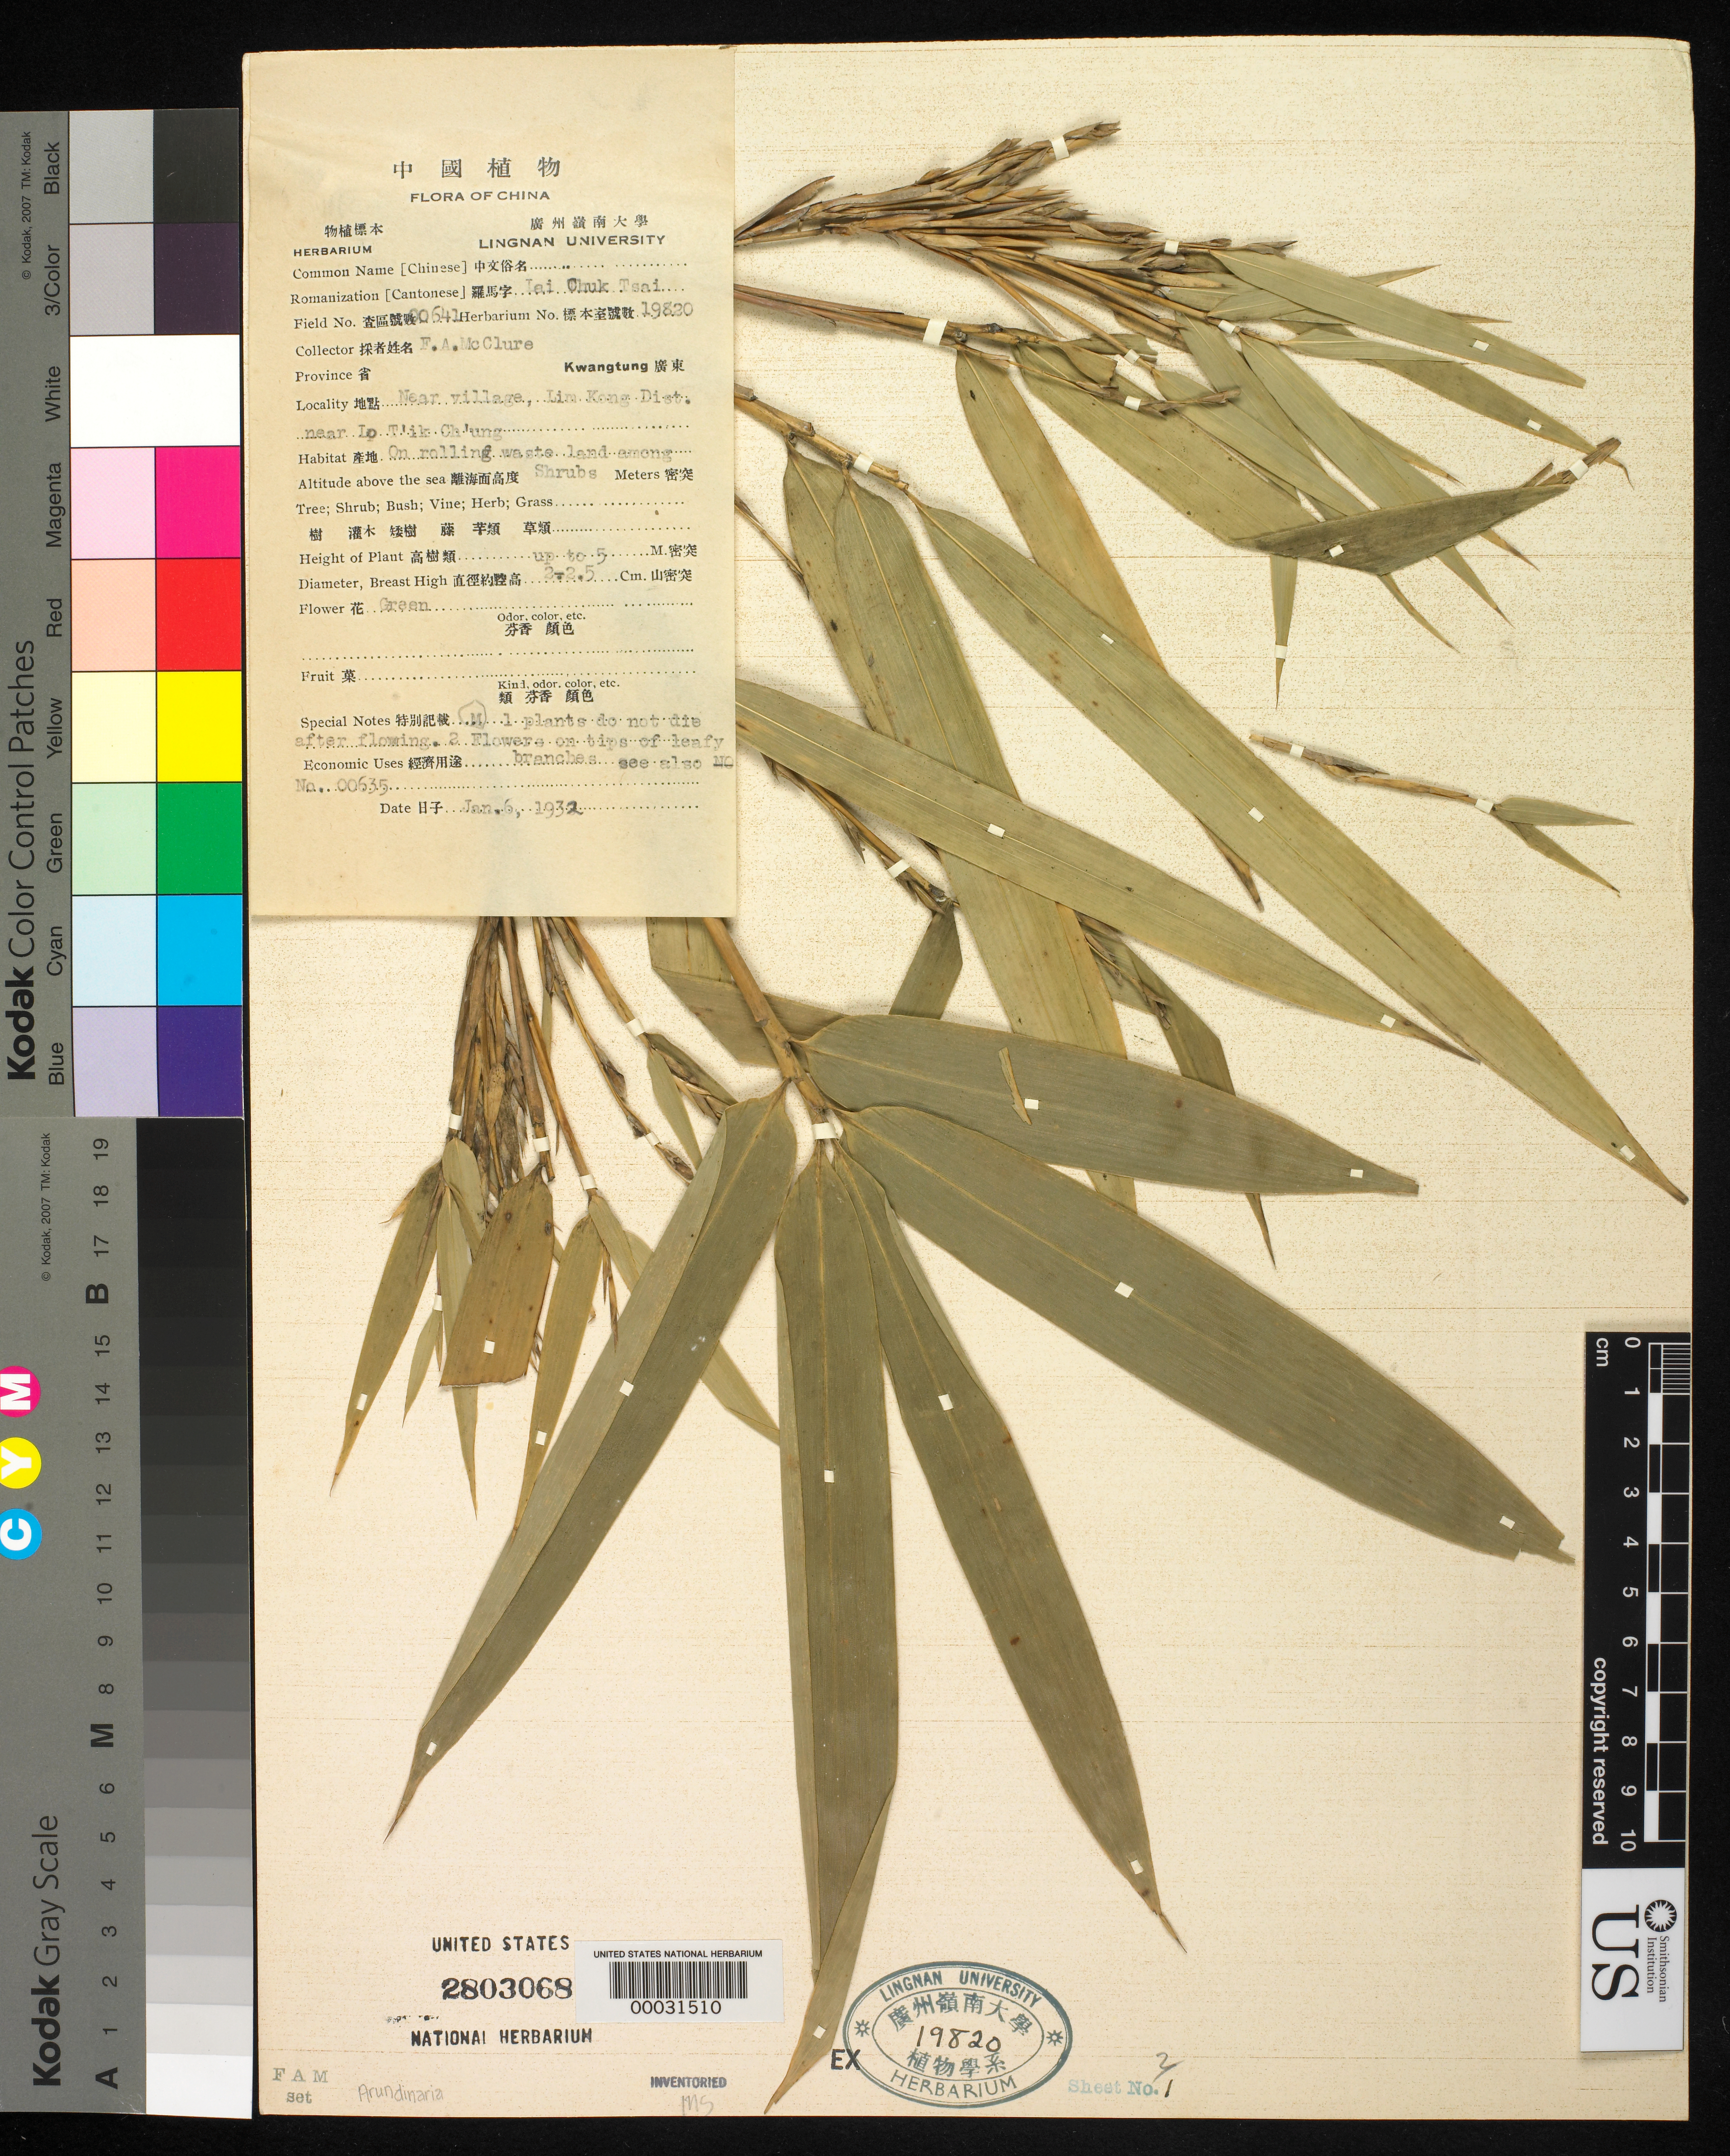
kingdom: Plantae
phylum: Tracheophyta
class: Liliopsida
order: Poales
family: Poaceae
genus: Arundinaria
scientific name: Arundinaria sp.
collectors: F. A. McClure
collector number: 641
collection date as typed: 06 Jan 1932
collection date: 1932-01-06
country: China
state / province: Guangdong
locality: Lim kong, lo t'ik ch'ung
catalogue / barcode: US 2803068